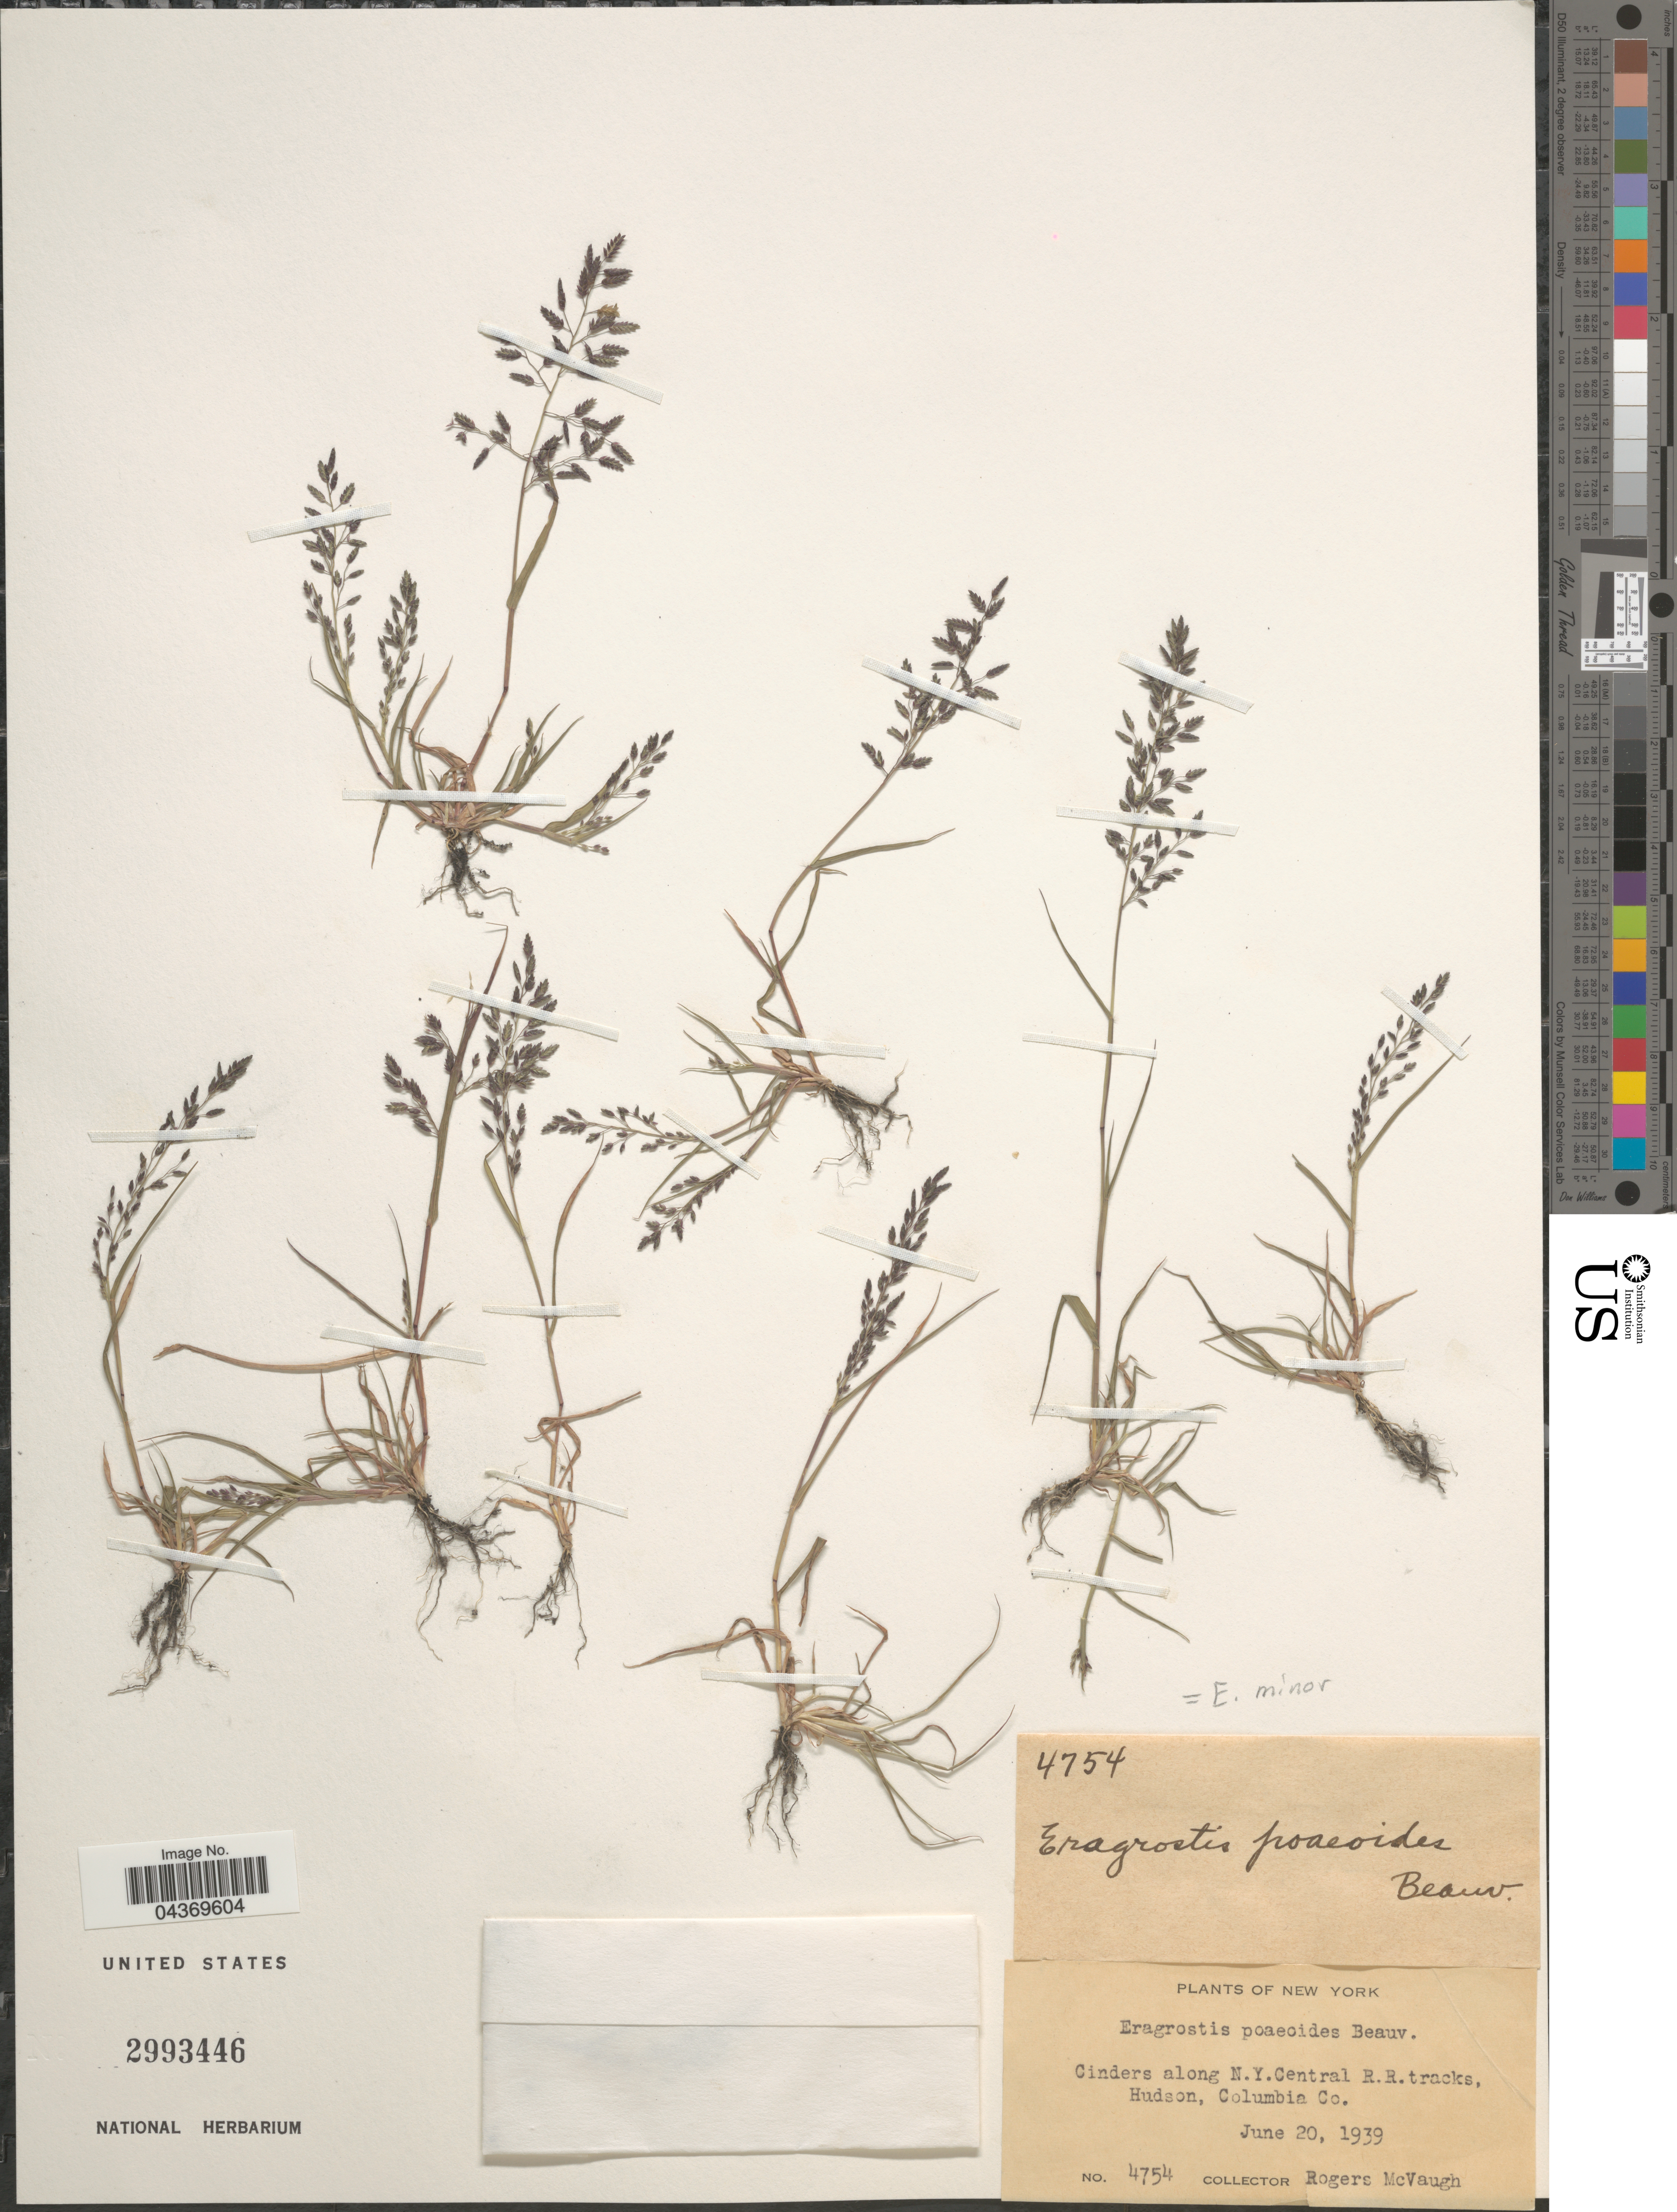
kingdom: Plantae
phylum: Tracheophyta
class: Liliopsida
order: Poales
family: Poaceae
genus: Eragrostis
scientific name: Eragrostis minor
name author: Host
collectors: R. McVaugh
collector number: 4754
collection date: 1939-06-20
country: United States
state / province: New York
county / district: Columbia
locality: Cinders along N.Y.Central R.R.tracks, Hudson, Columbia Co.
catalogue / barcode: US 2993446